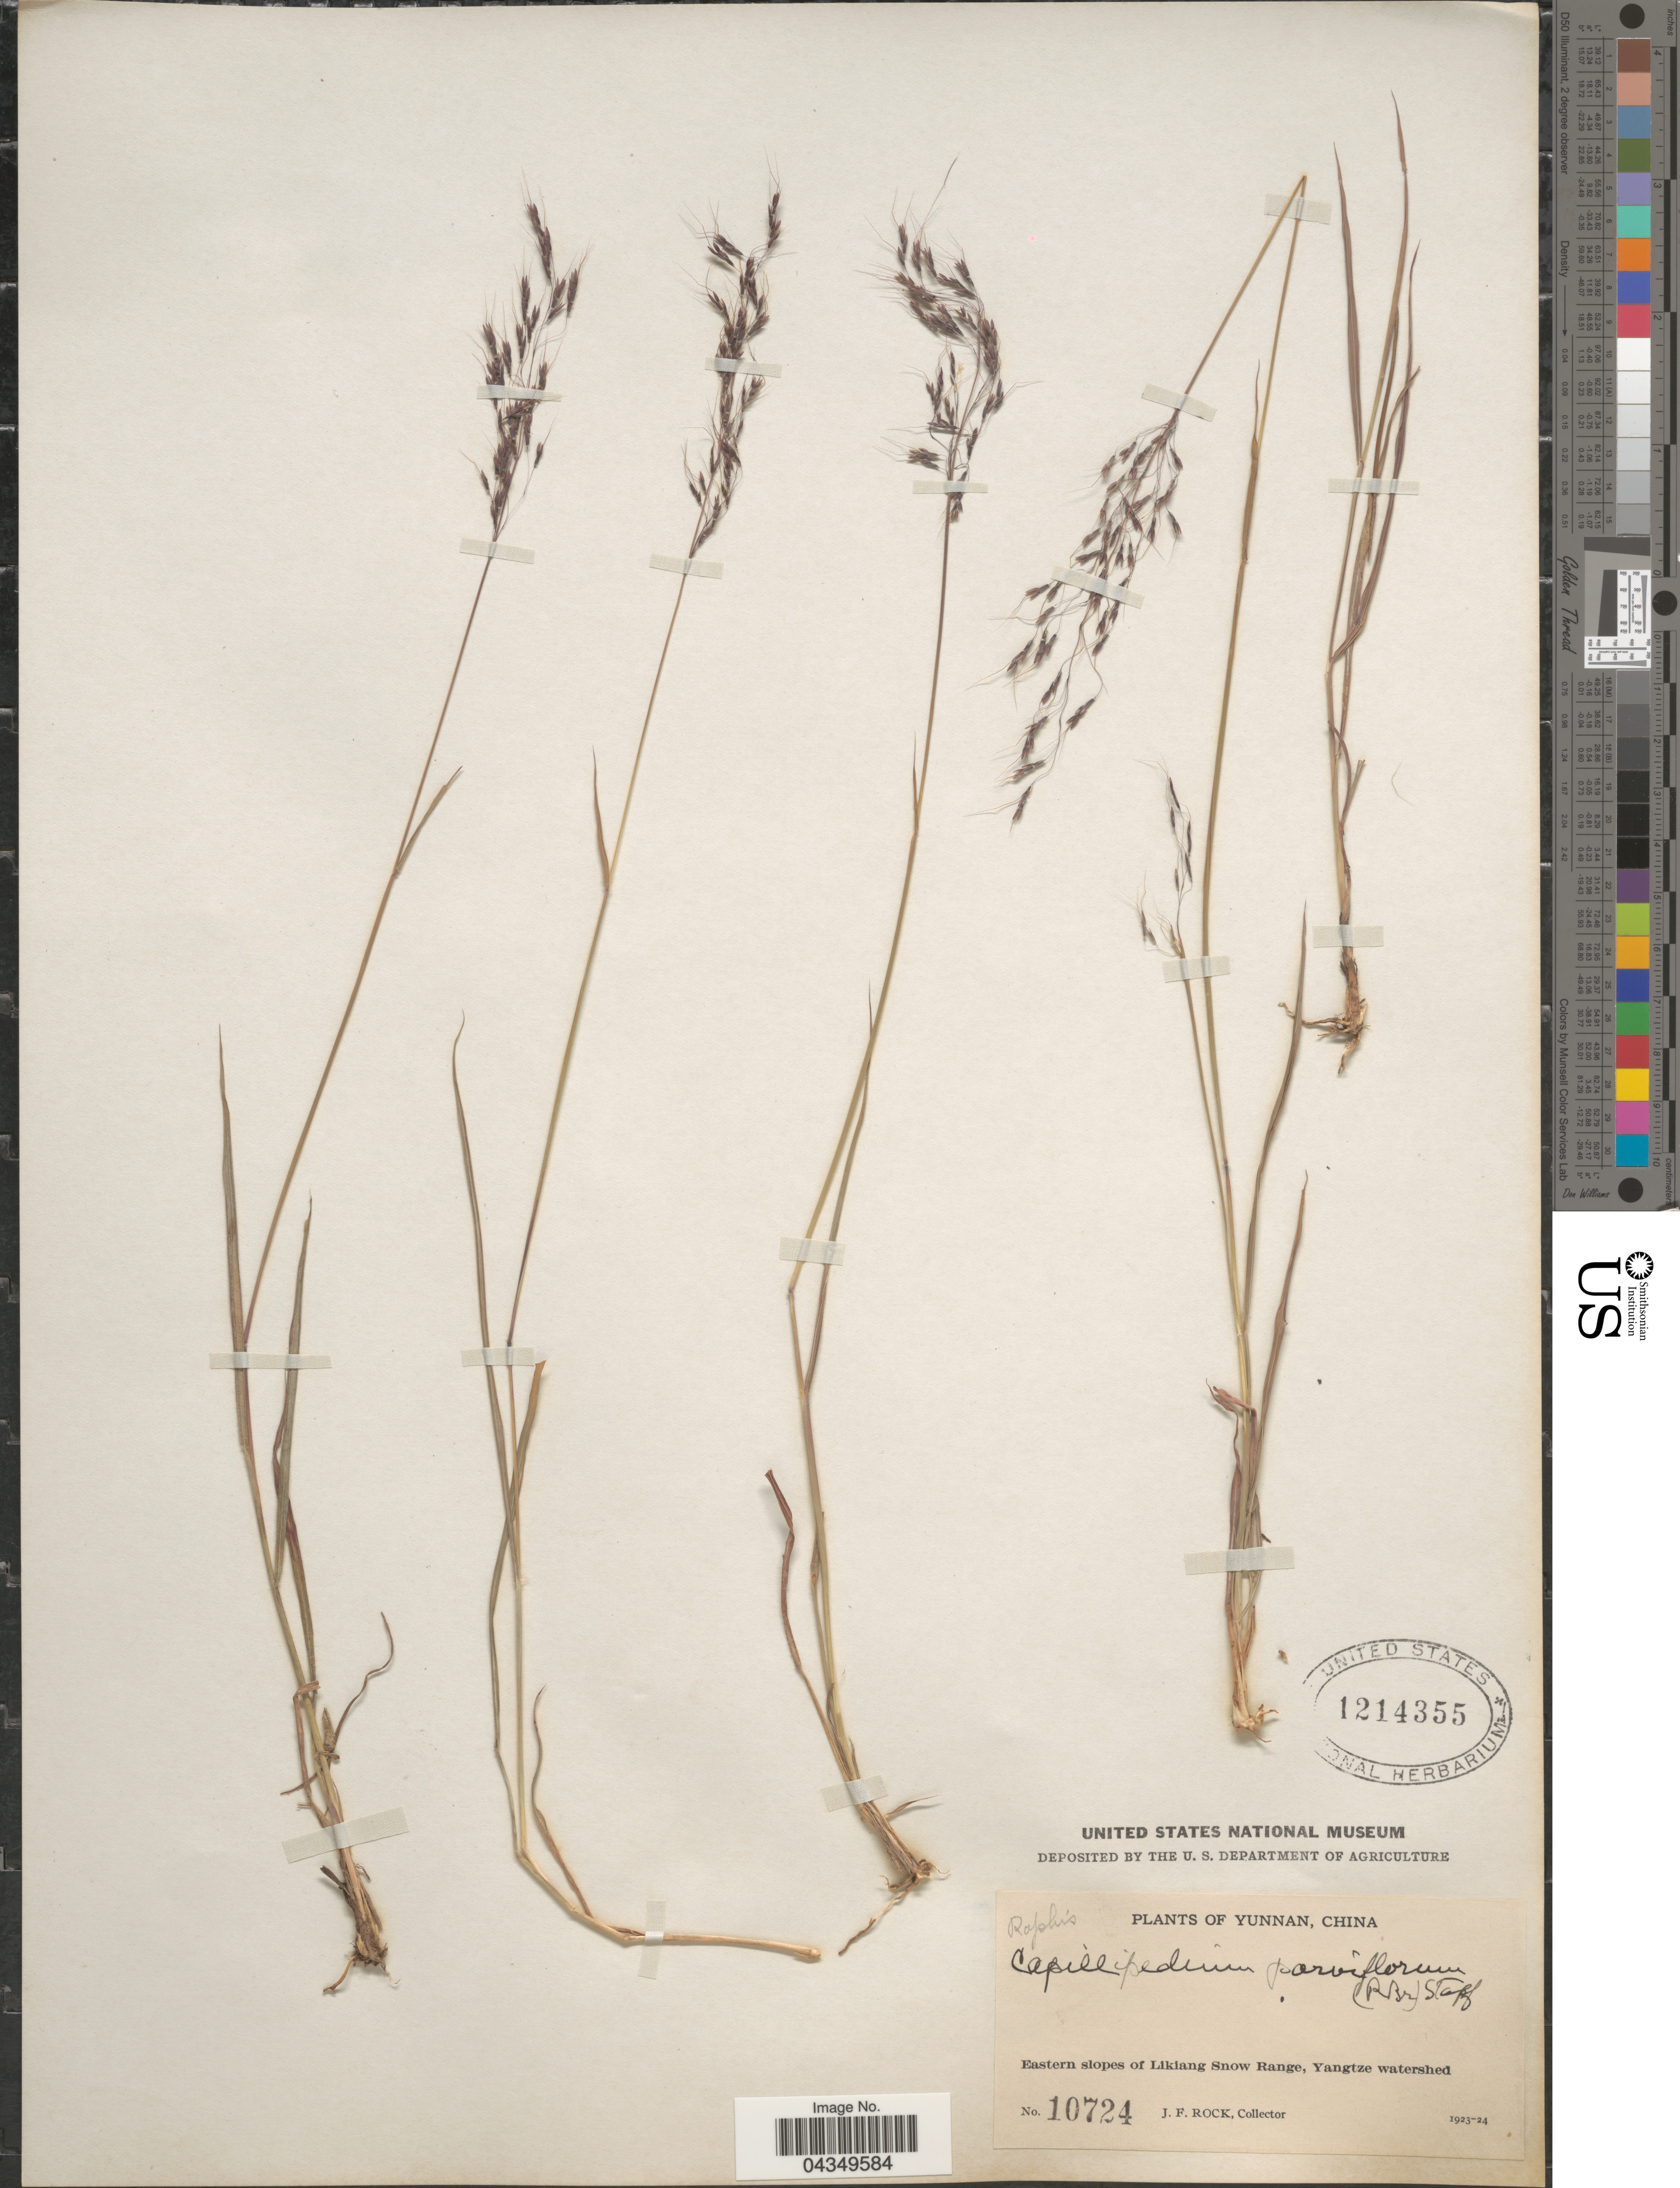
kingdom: Plantae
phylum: Tracheophyta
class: Liliopsida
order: Poales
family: Poaceae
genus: Capillipedium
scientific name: Capillipedium parviflorum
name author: (R. Br.) Stapf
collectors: J. Rock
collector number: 10724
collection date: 1923/1924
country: China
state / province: Yunnan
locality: Eastern slopes of Likiang Snow Range, Yangtze watershed.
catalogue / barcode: US 1214355